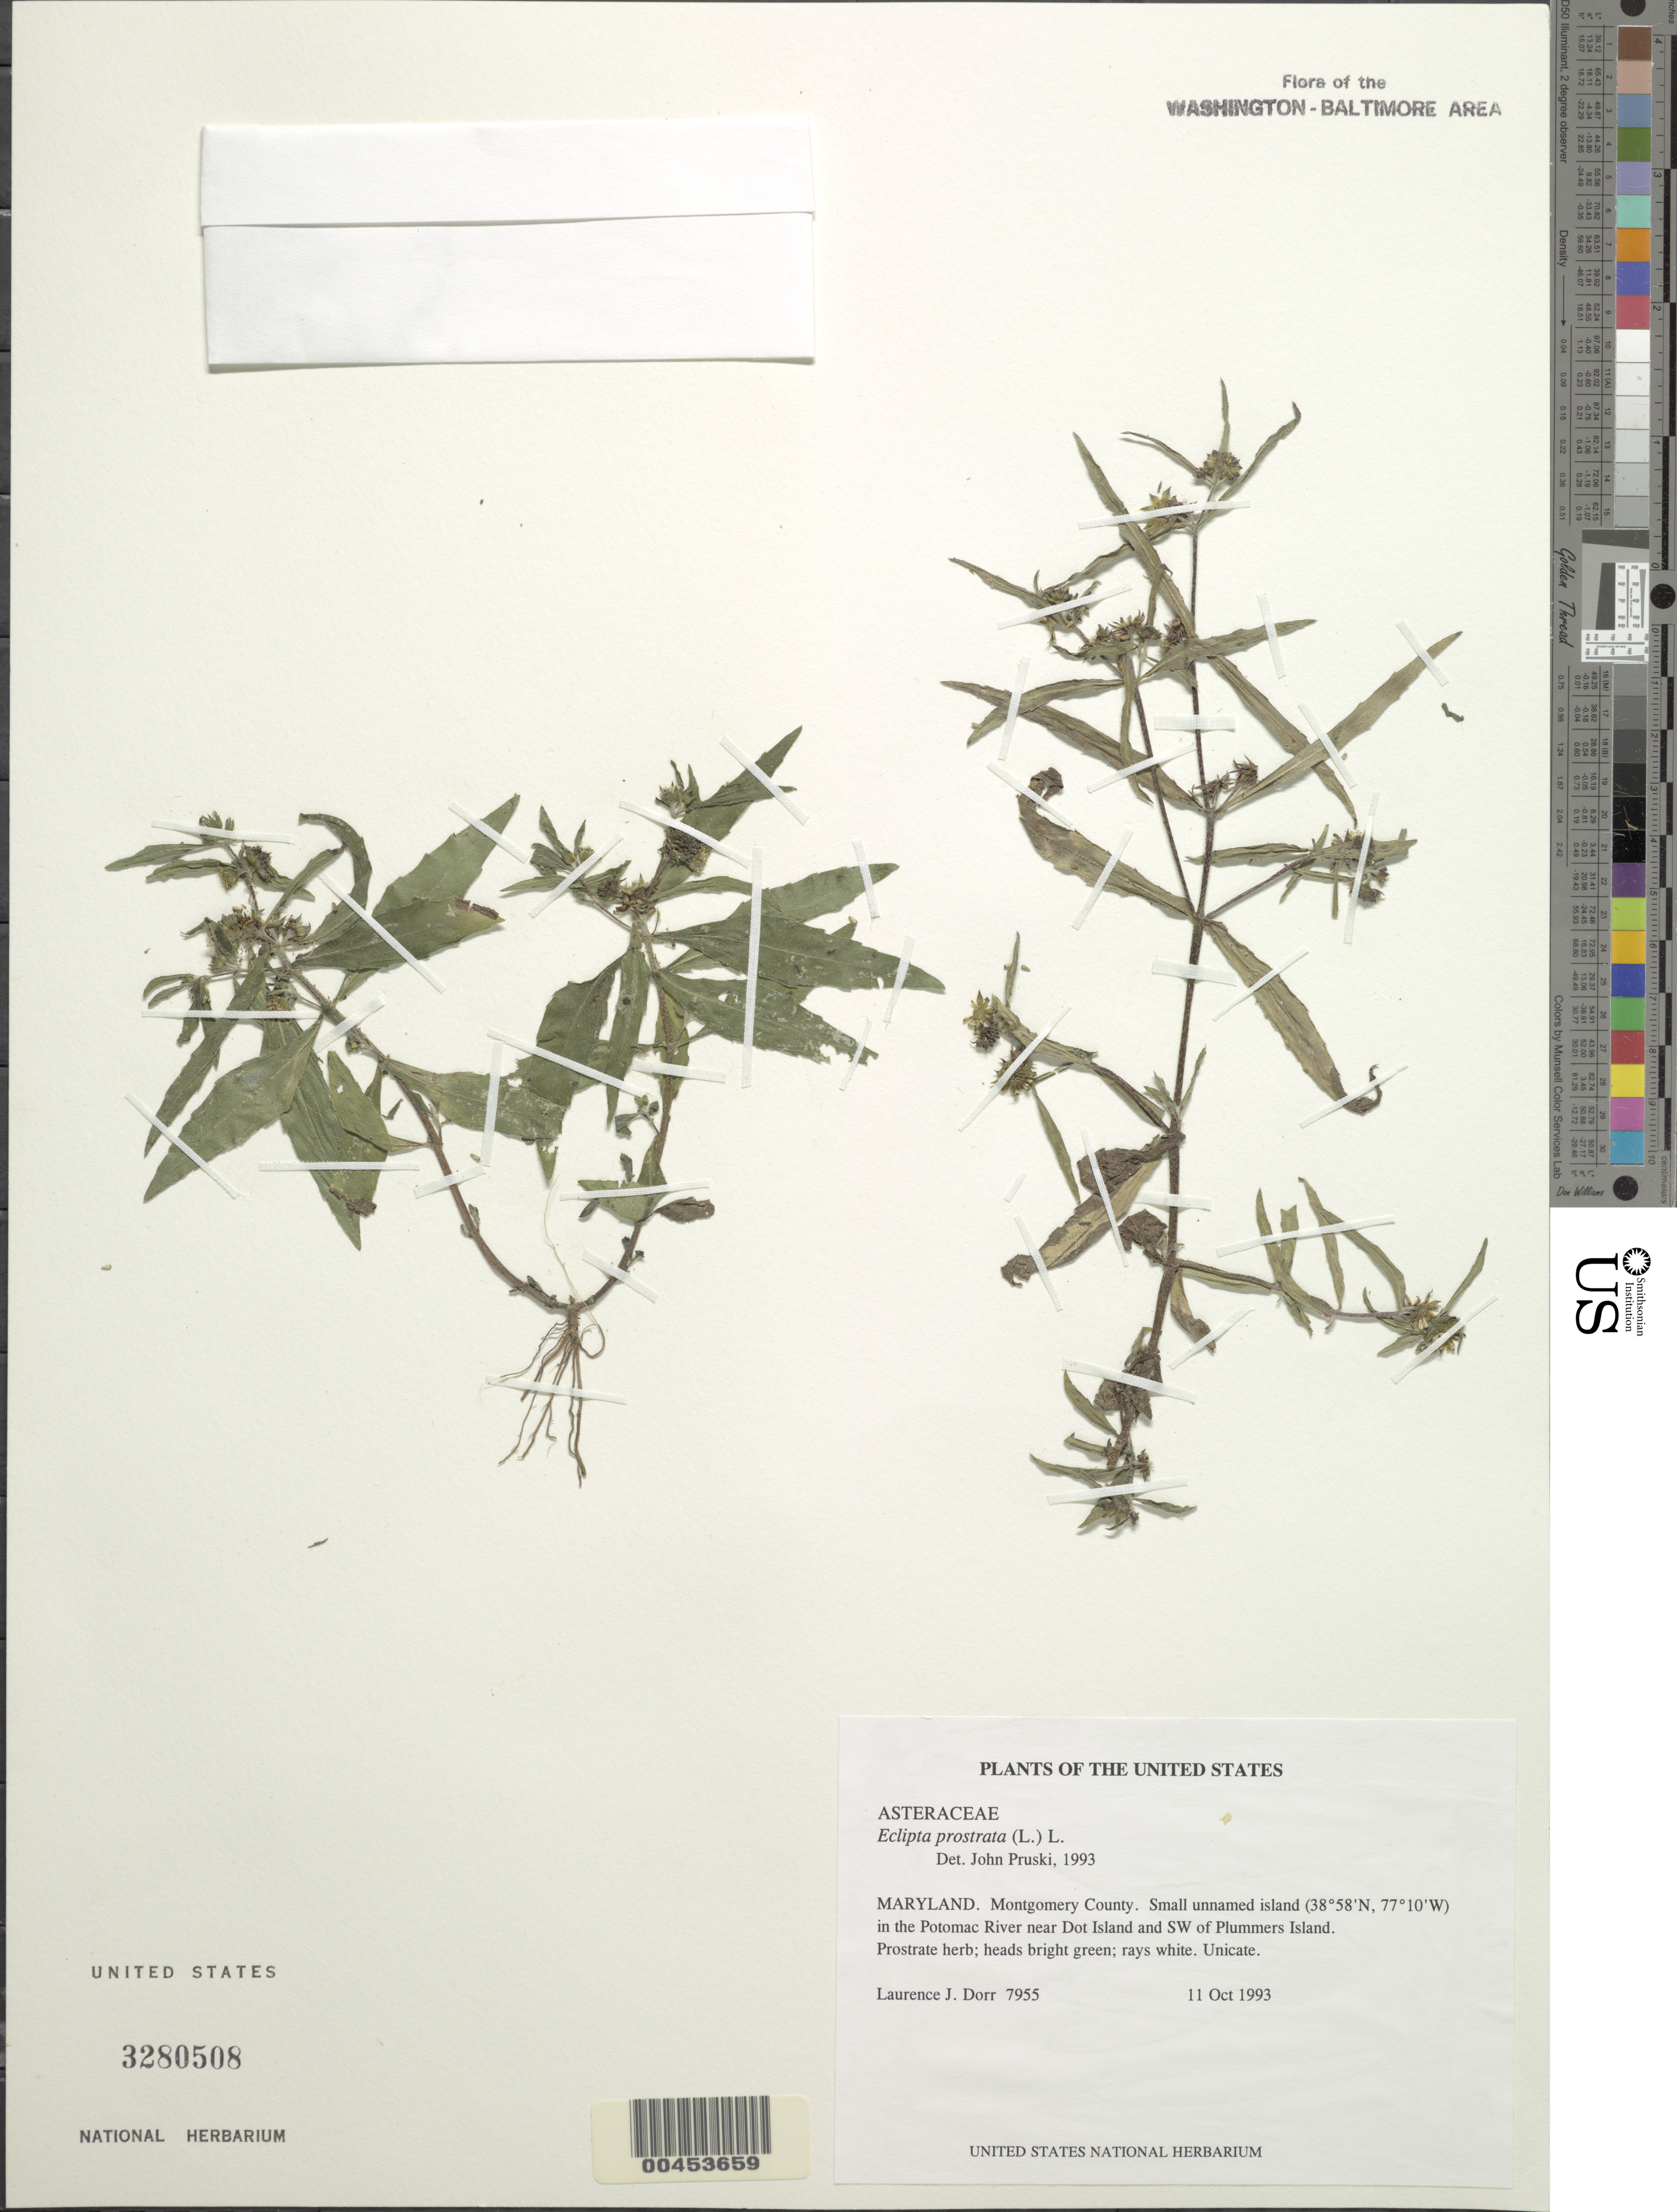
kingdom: Plantae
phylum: Tracheophyta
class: Magnoliopsida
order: Asterales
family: Asteraceae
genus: Eclipta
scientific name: Eclipta prostrata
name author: (L.) L.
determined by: Pruski, J. F.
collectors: L. J. Dorr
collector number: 7955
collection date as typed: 11 Oct 1993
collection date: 1993-10-11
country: United States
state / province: Maryland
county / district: Montgomery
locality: Small unnamed island in the Potomac River near Dot Island and SW of Plummers Island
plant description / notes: Common name: Yerba de Tajo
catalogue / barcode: US 3280508